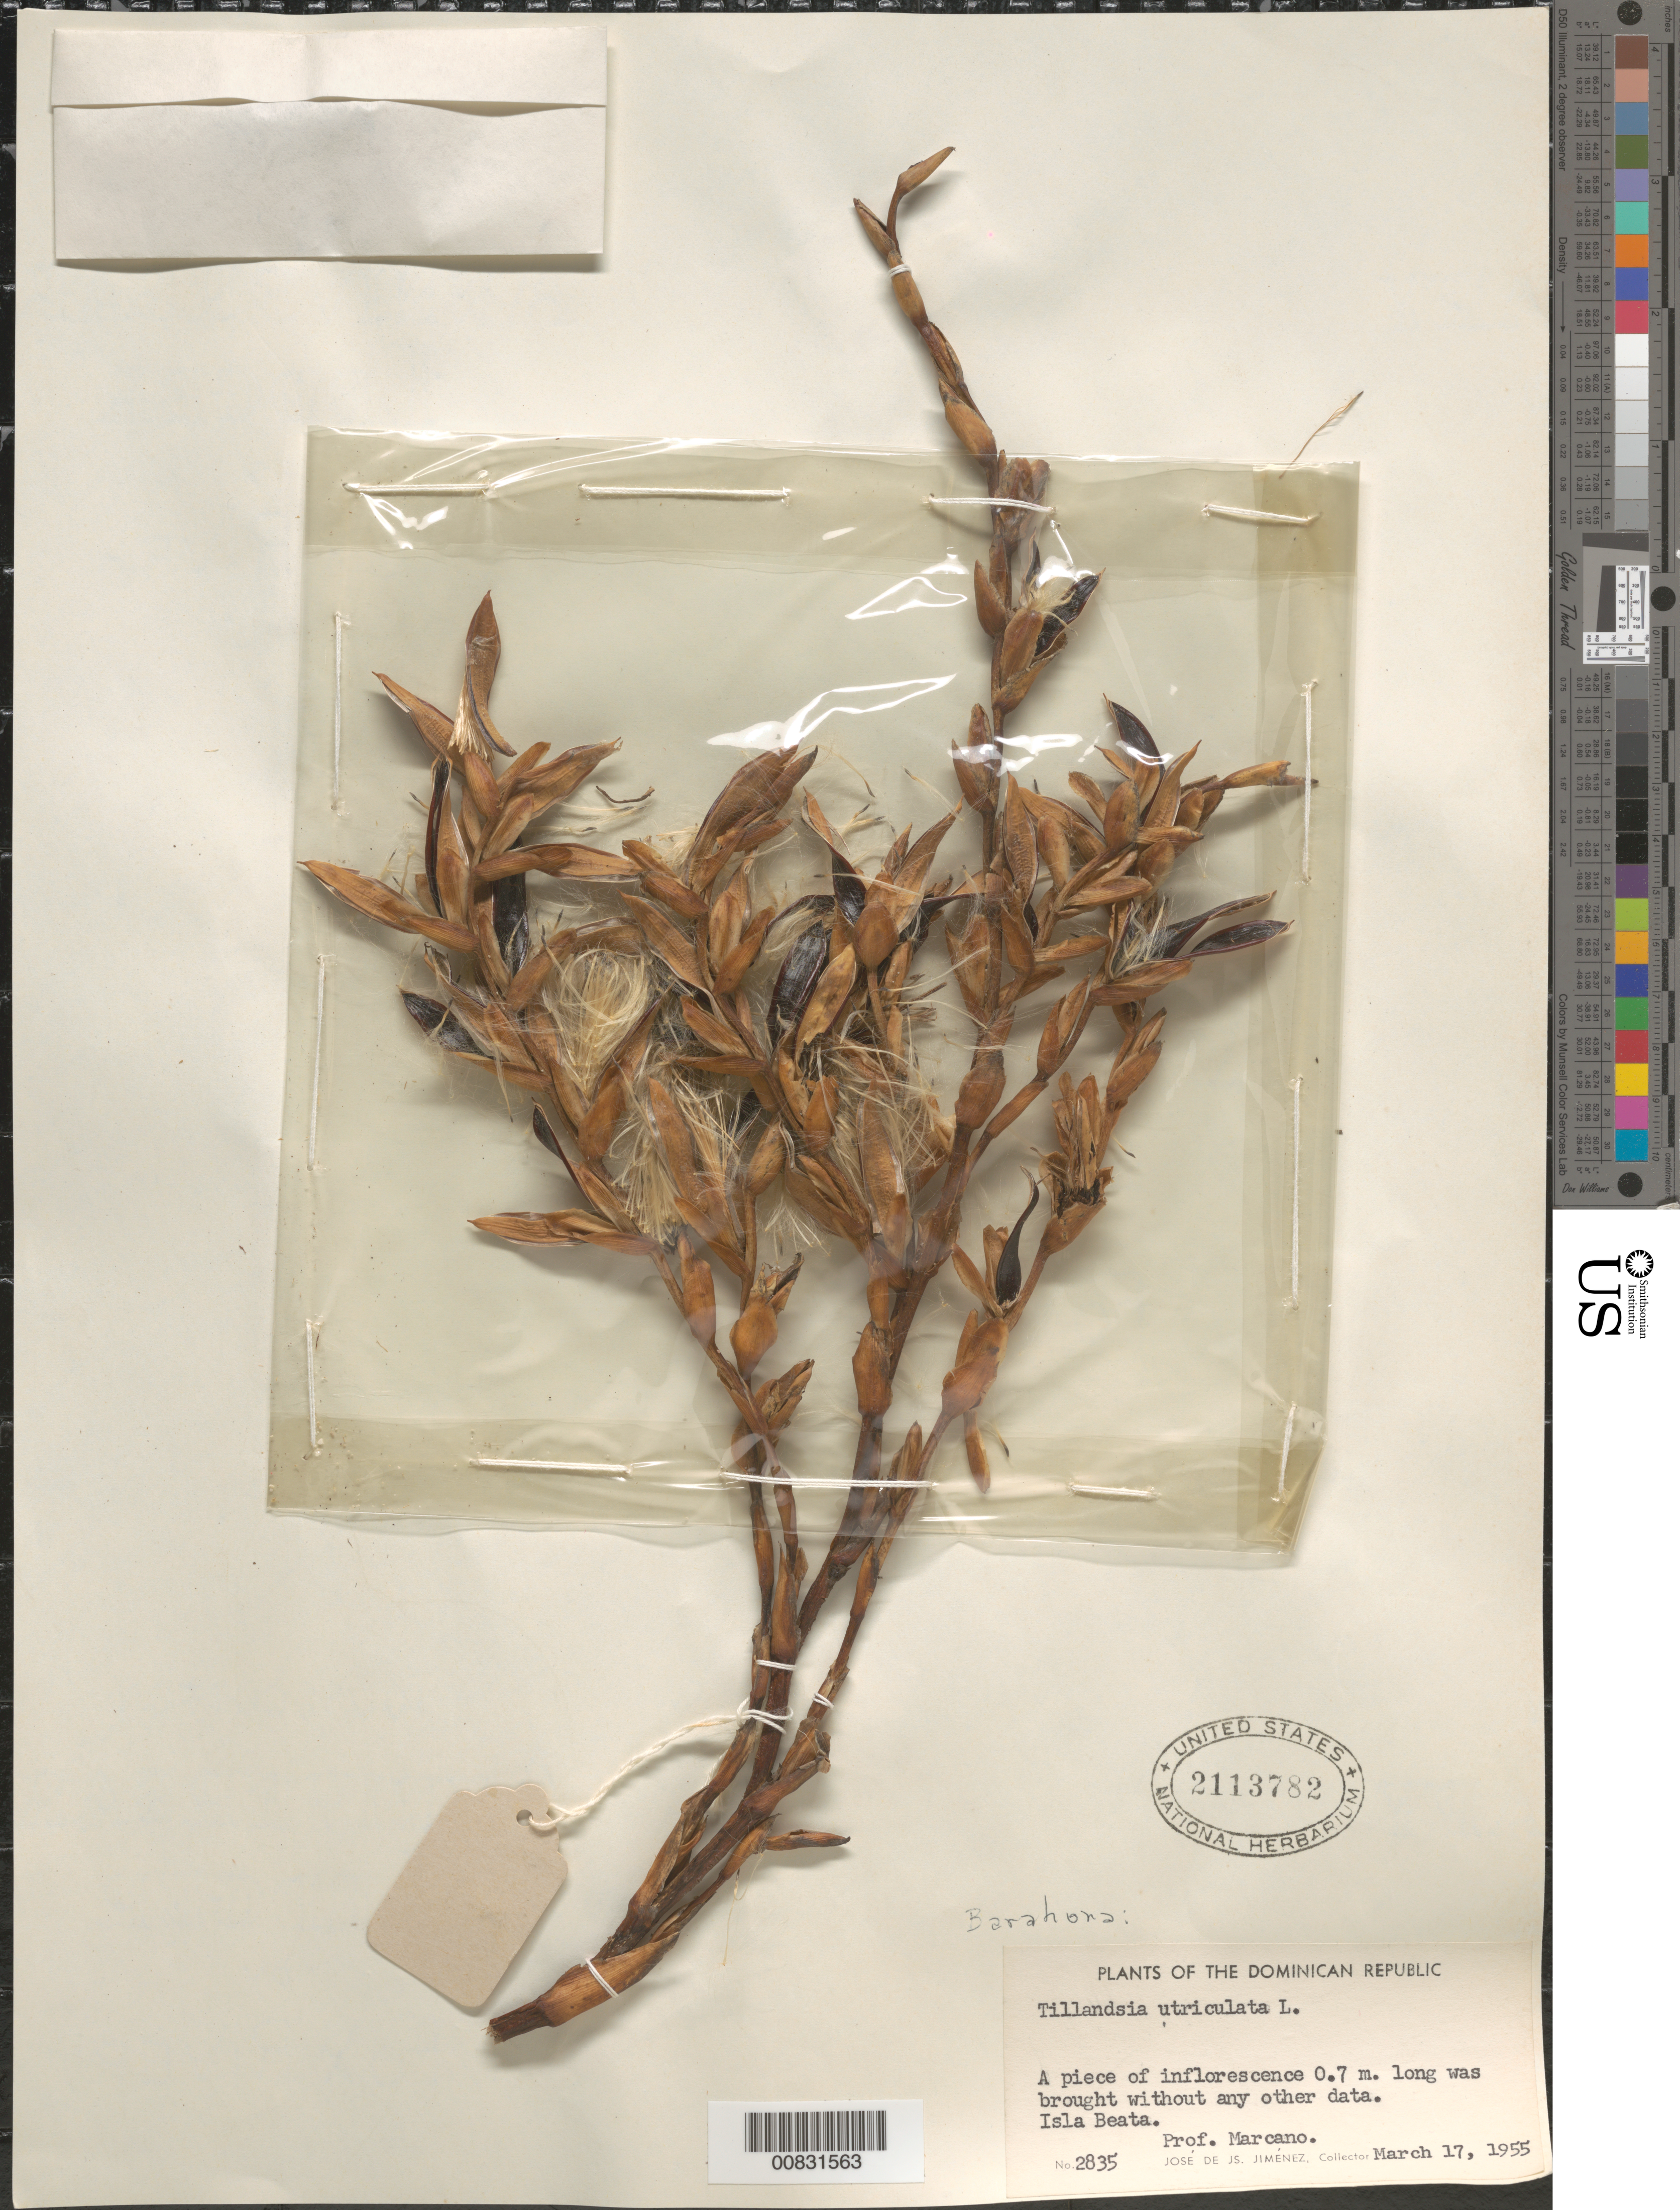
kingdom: Plantae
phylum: Tracheophyta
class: Liliopsida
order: Poales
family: Bromeliaceae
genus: Tillandsia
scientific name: Tillandsia utriculata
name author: L.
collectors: J. J. Jiménez & E. J. Marcano F.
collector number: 2835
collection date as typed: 17 Mar 1955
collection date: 1955-03-17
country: Dominican Republic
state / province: Barahona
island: Isla Beata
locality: Isla Beata.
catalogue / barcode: US 2113782